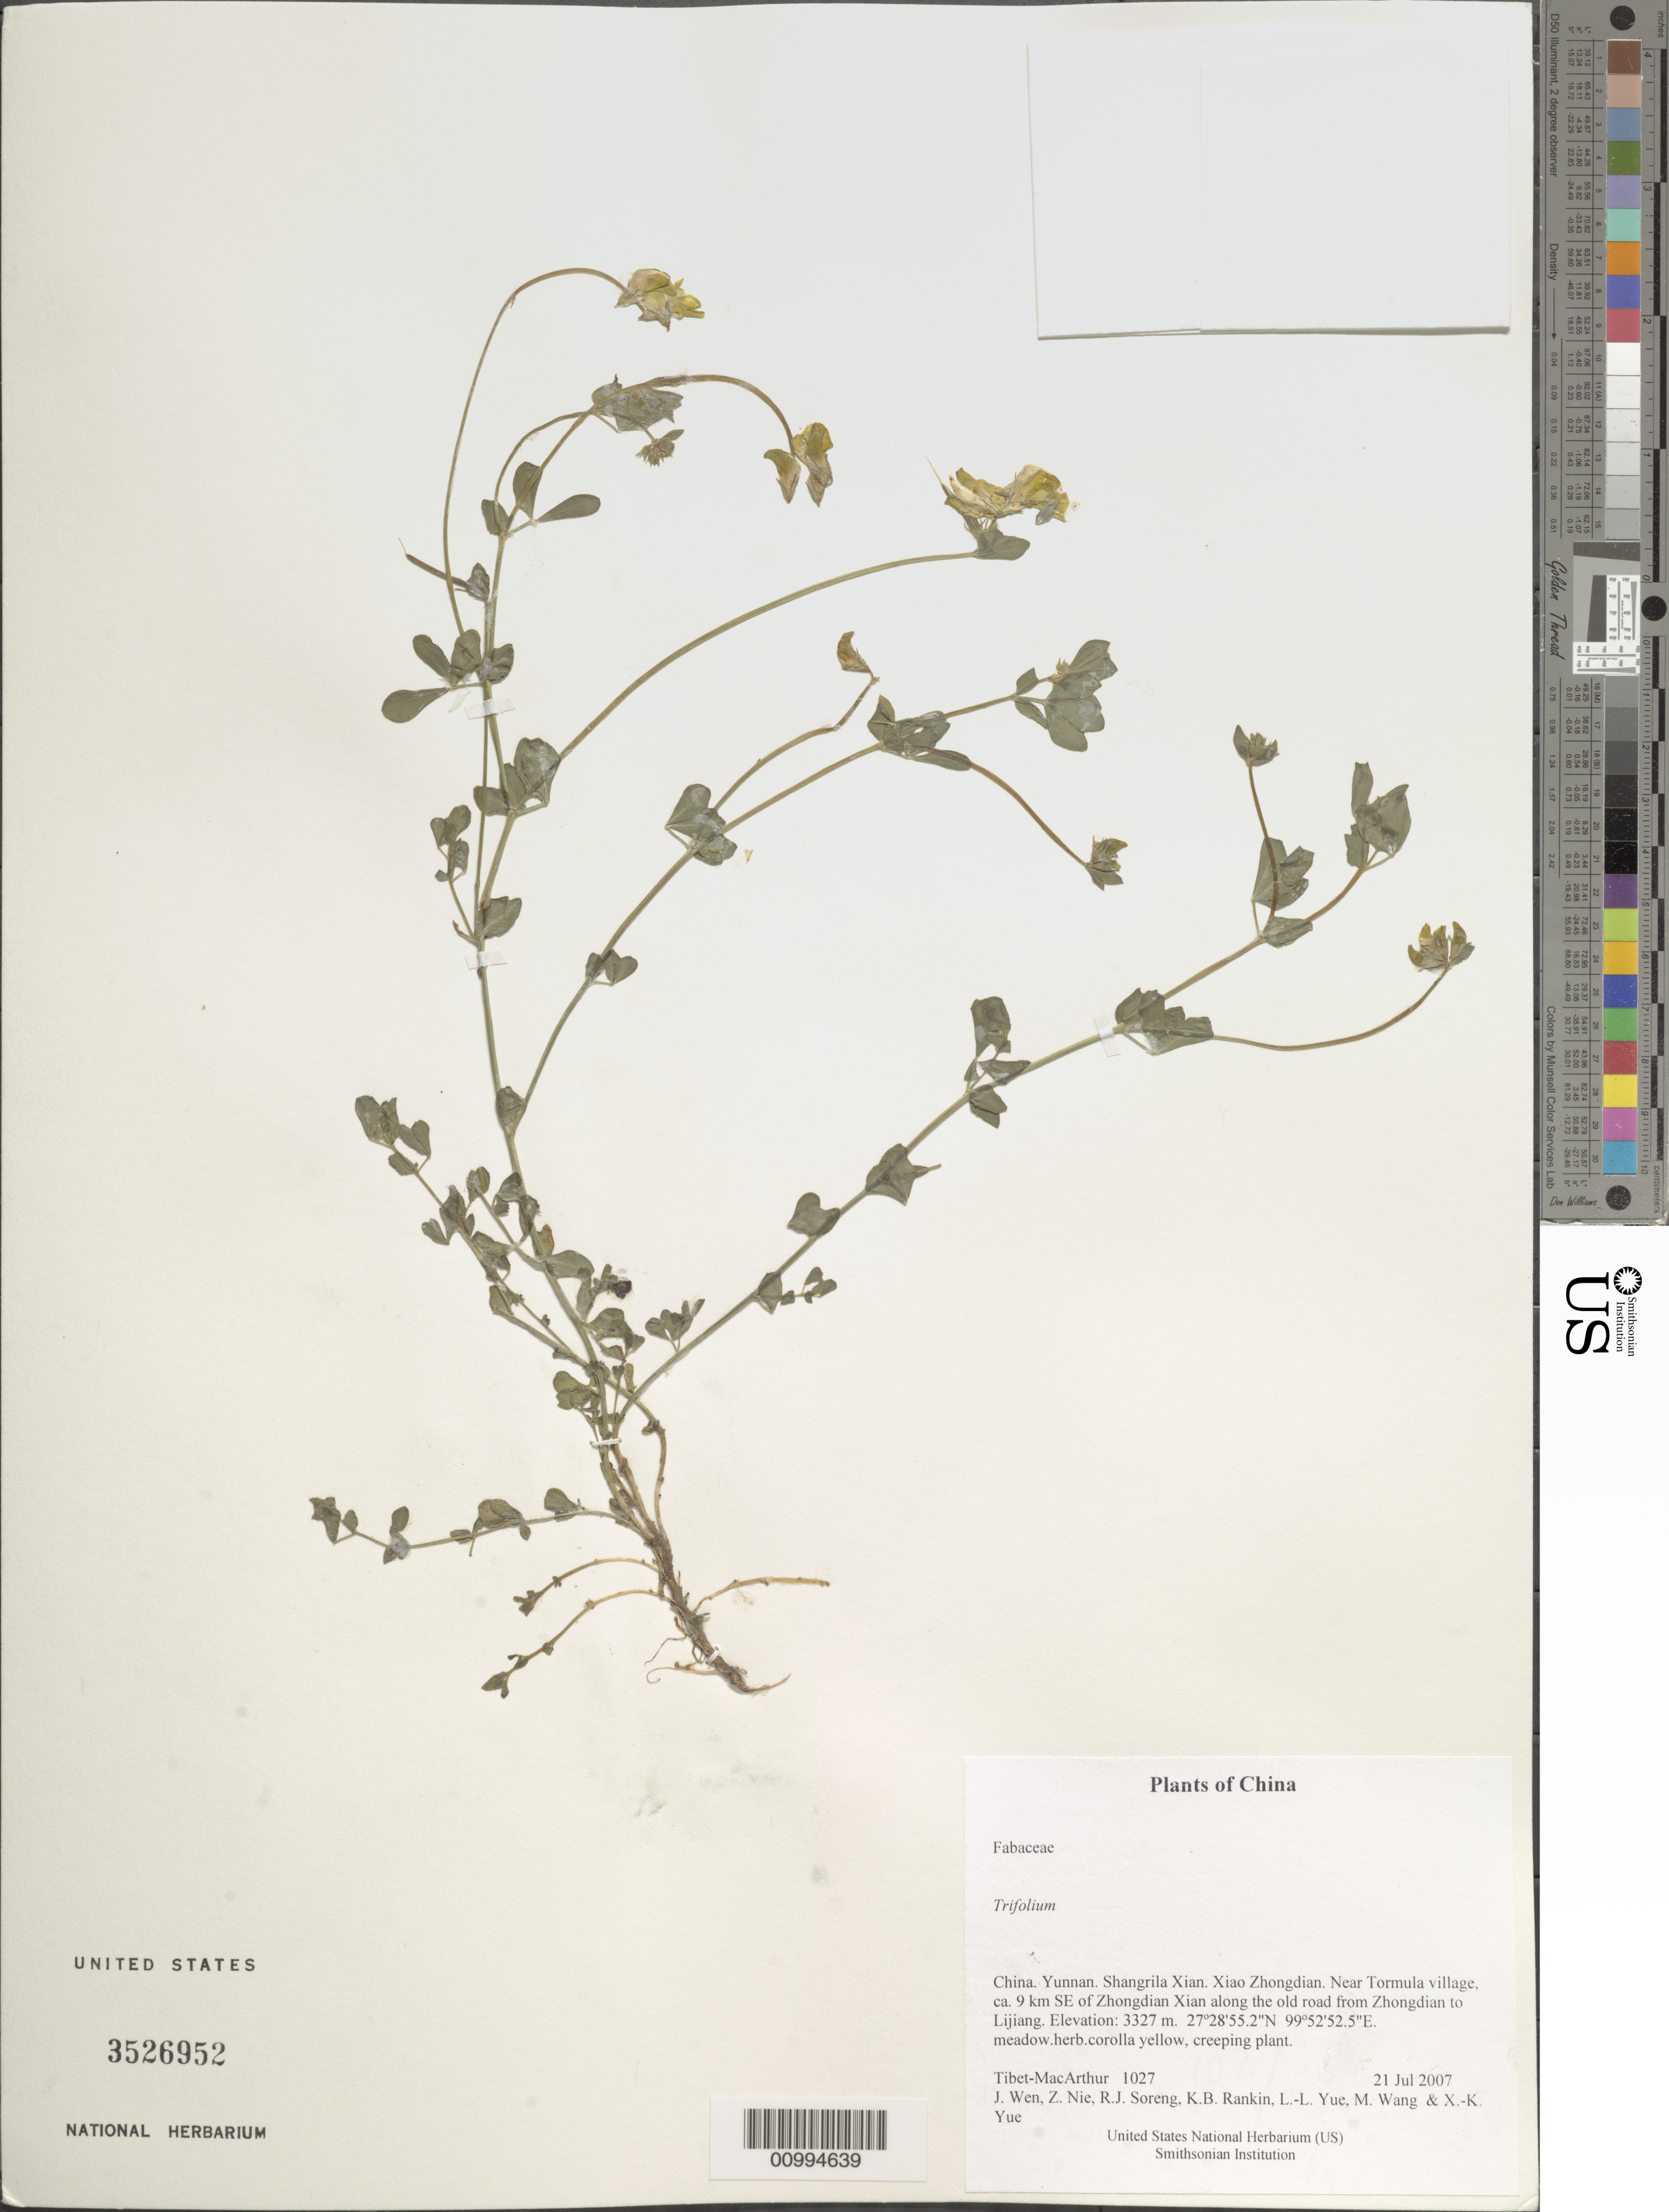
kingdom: Plantae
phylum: Tracheophyta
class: Magnoliopsida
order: Fabales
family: Fabaceae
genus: Trifolium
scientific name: Trifolium sp.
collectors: Tibet-MacArthur, J. Wen, Z. Nie, R. J. Soreng, K. Rankin, L. Yue, M. Wang & X. Yue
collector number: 1027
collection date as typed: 21 Jul 2007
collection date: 2007-07-21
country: China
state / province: Yunnan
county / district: Shangrila Xian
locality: Xiao Zhongdian. Near Tormula village, ca. 9 km SE of Zhongdian Xian along the old road from Zhongdian to Lijiang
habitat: meadow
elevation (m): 3327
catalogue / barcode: US 3526952